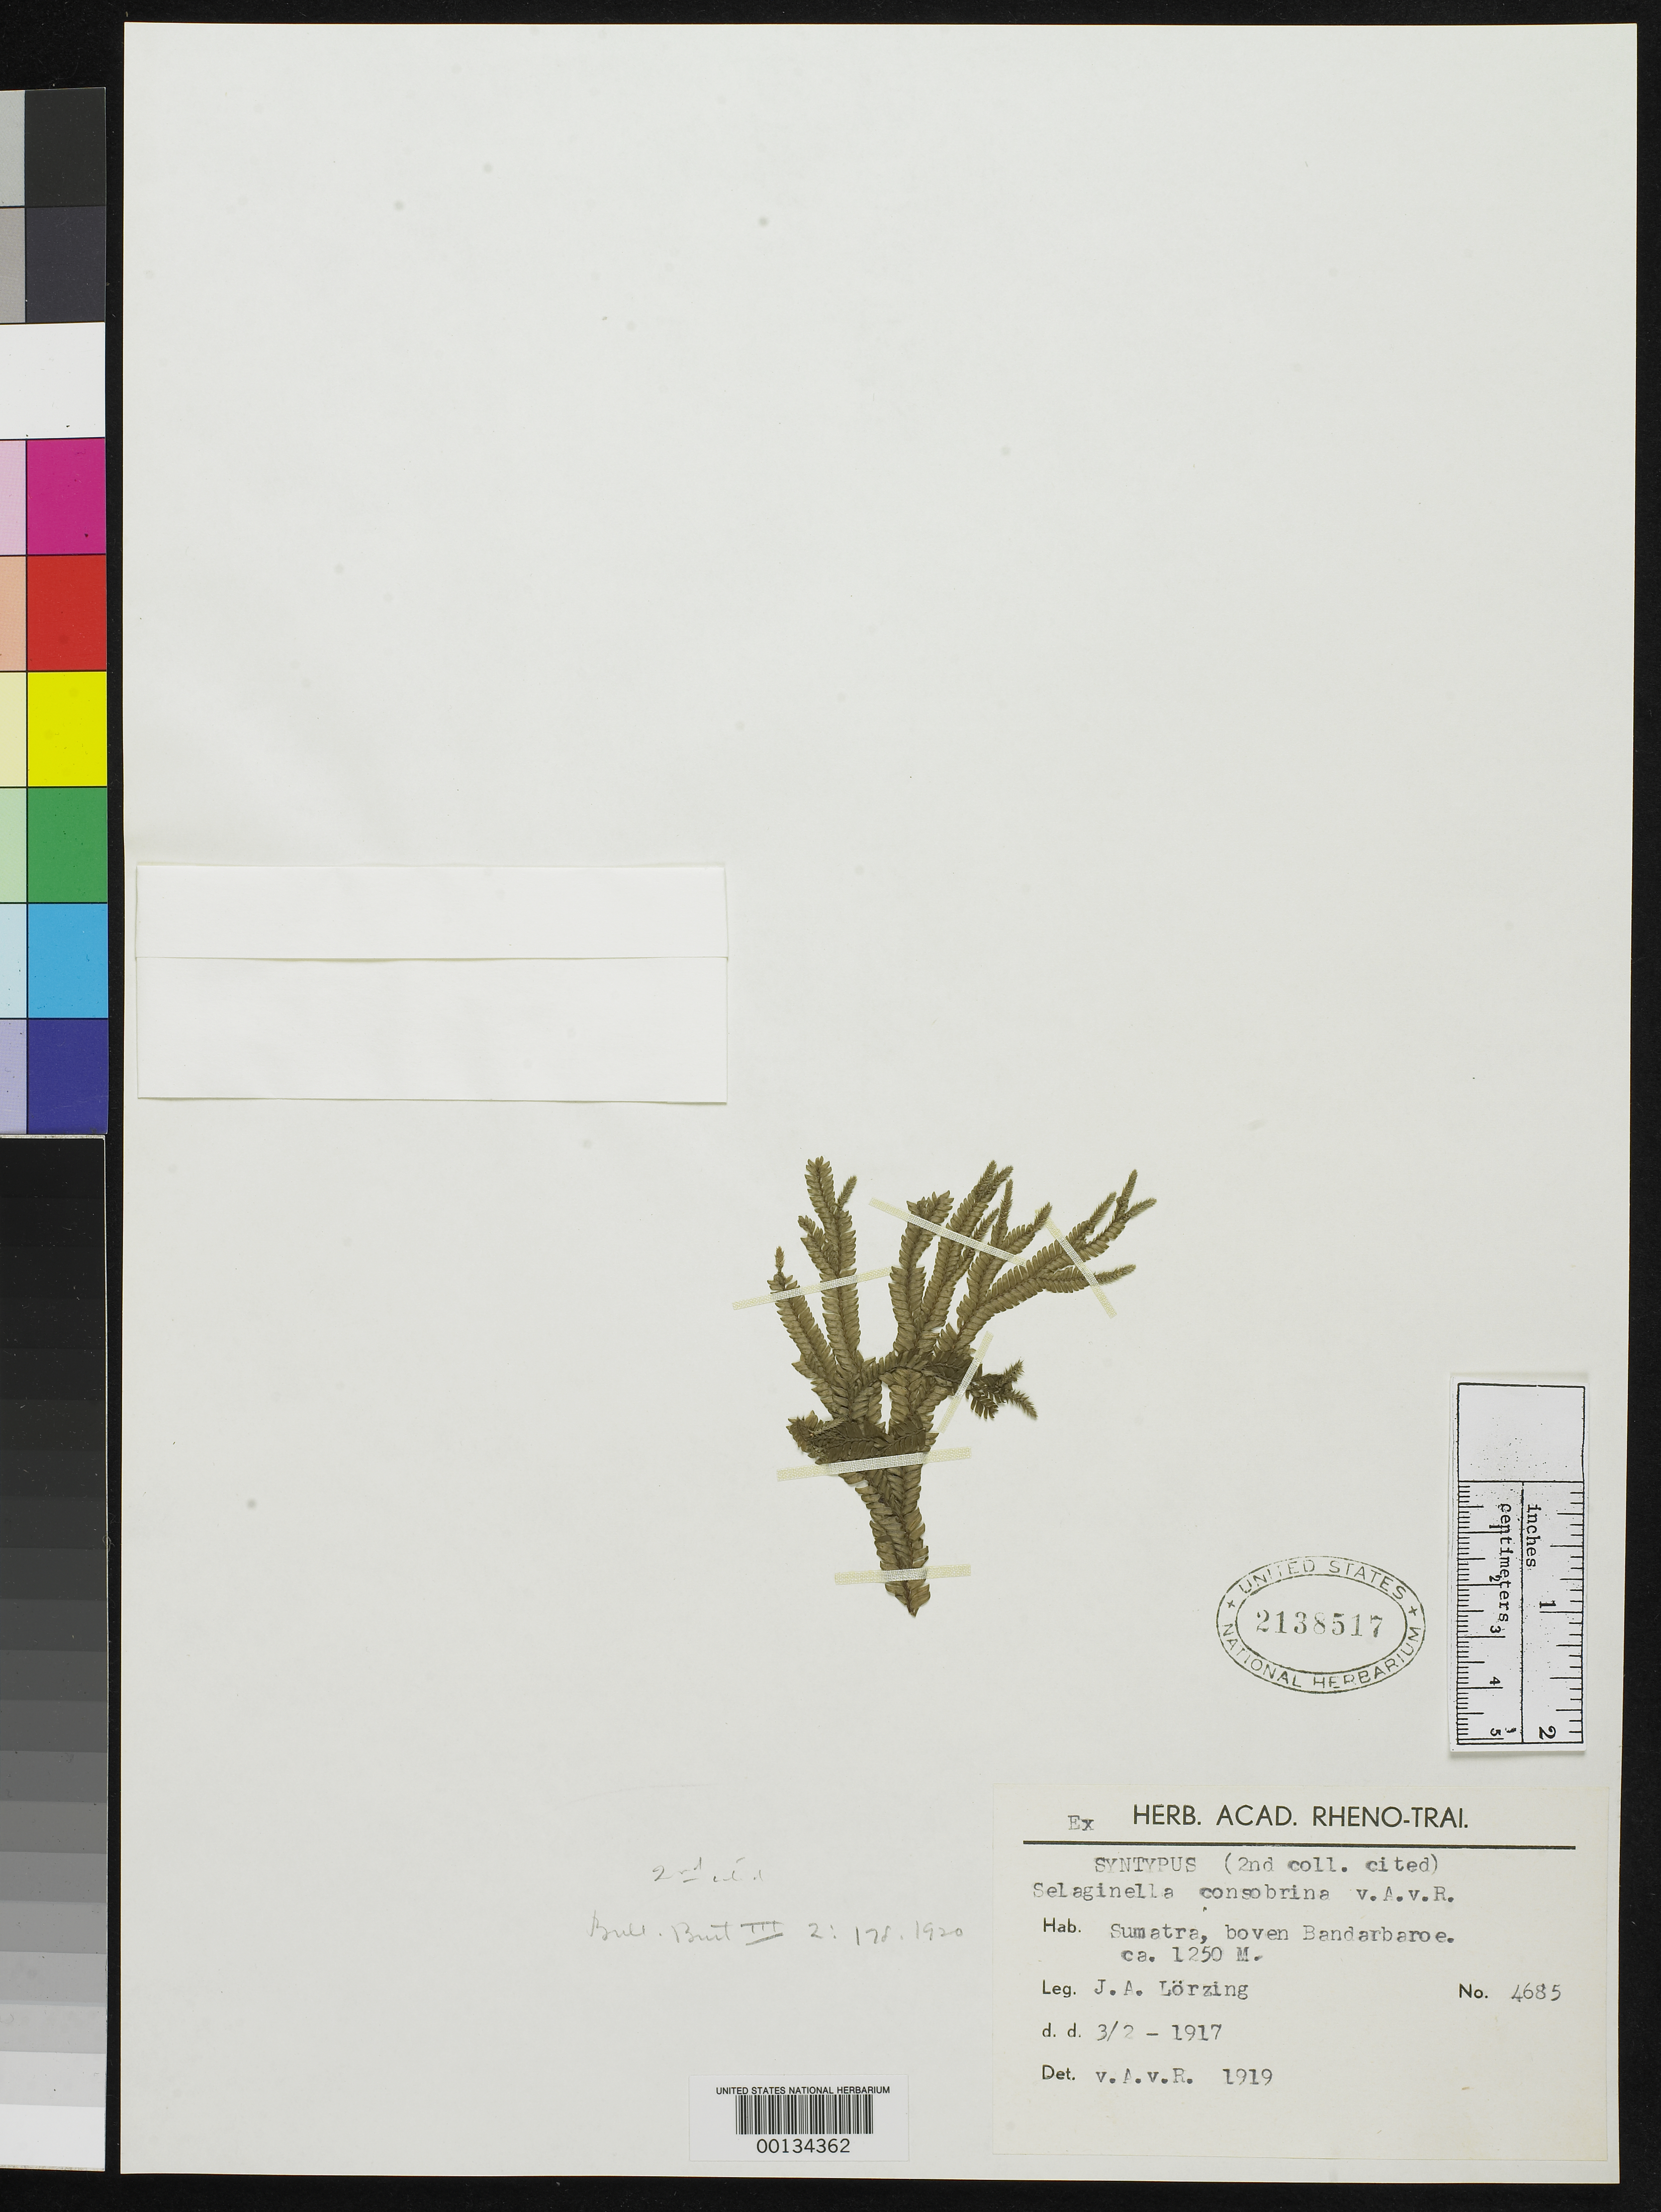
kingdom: Plantae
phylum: Tracheophyta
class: Lycopodiopsida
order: Selaginellales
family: Selaginellaceae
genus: Selaginella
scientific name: Selaginella consobrina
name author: Alderw.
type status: Syntype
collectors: J. Lorzing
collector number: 4685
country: Indonesia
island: Sumatra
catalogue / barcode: US 2138517